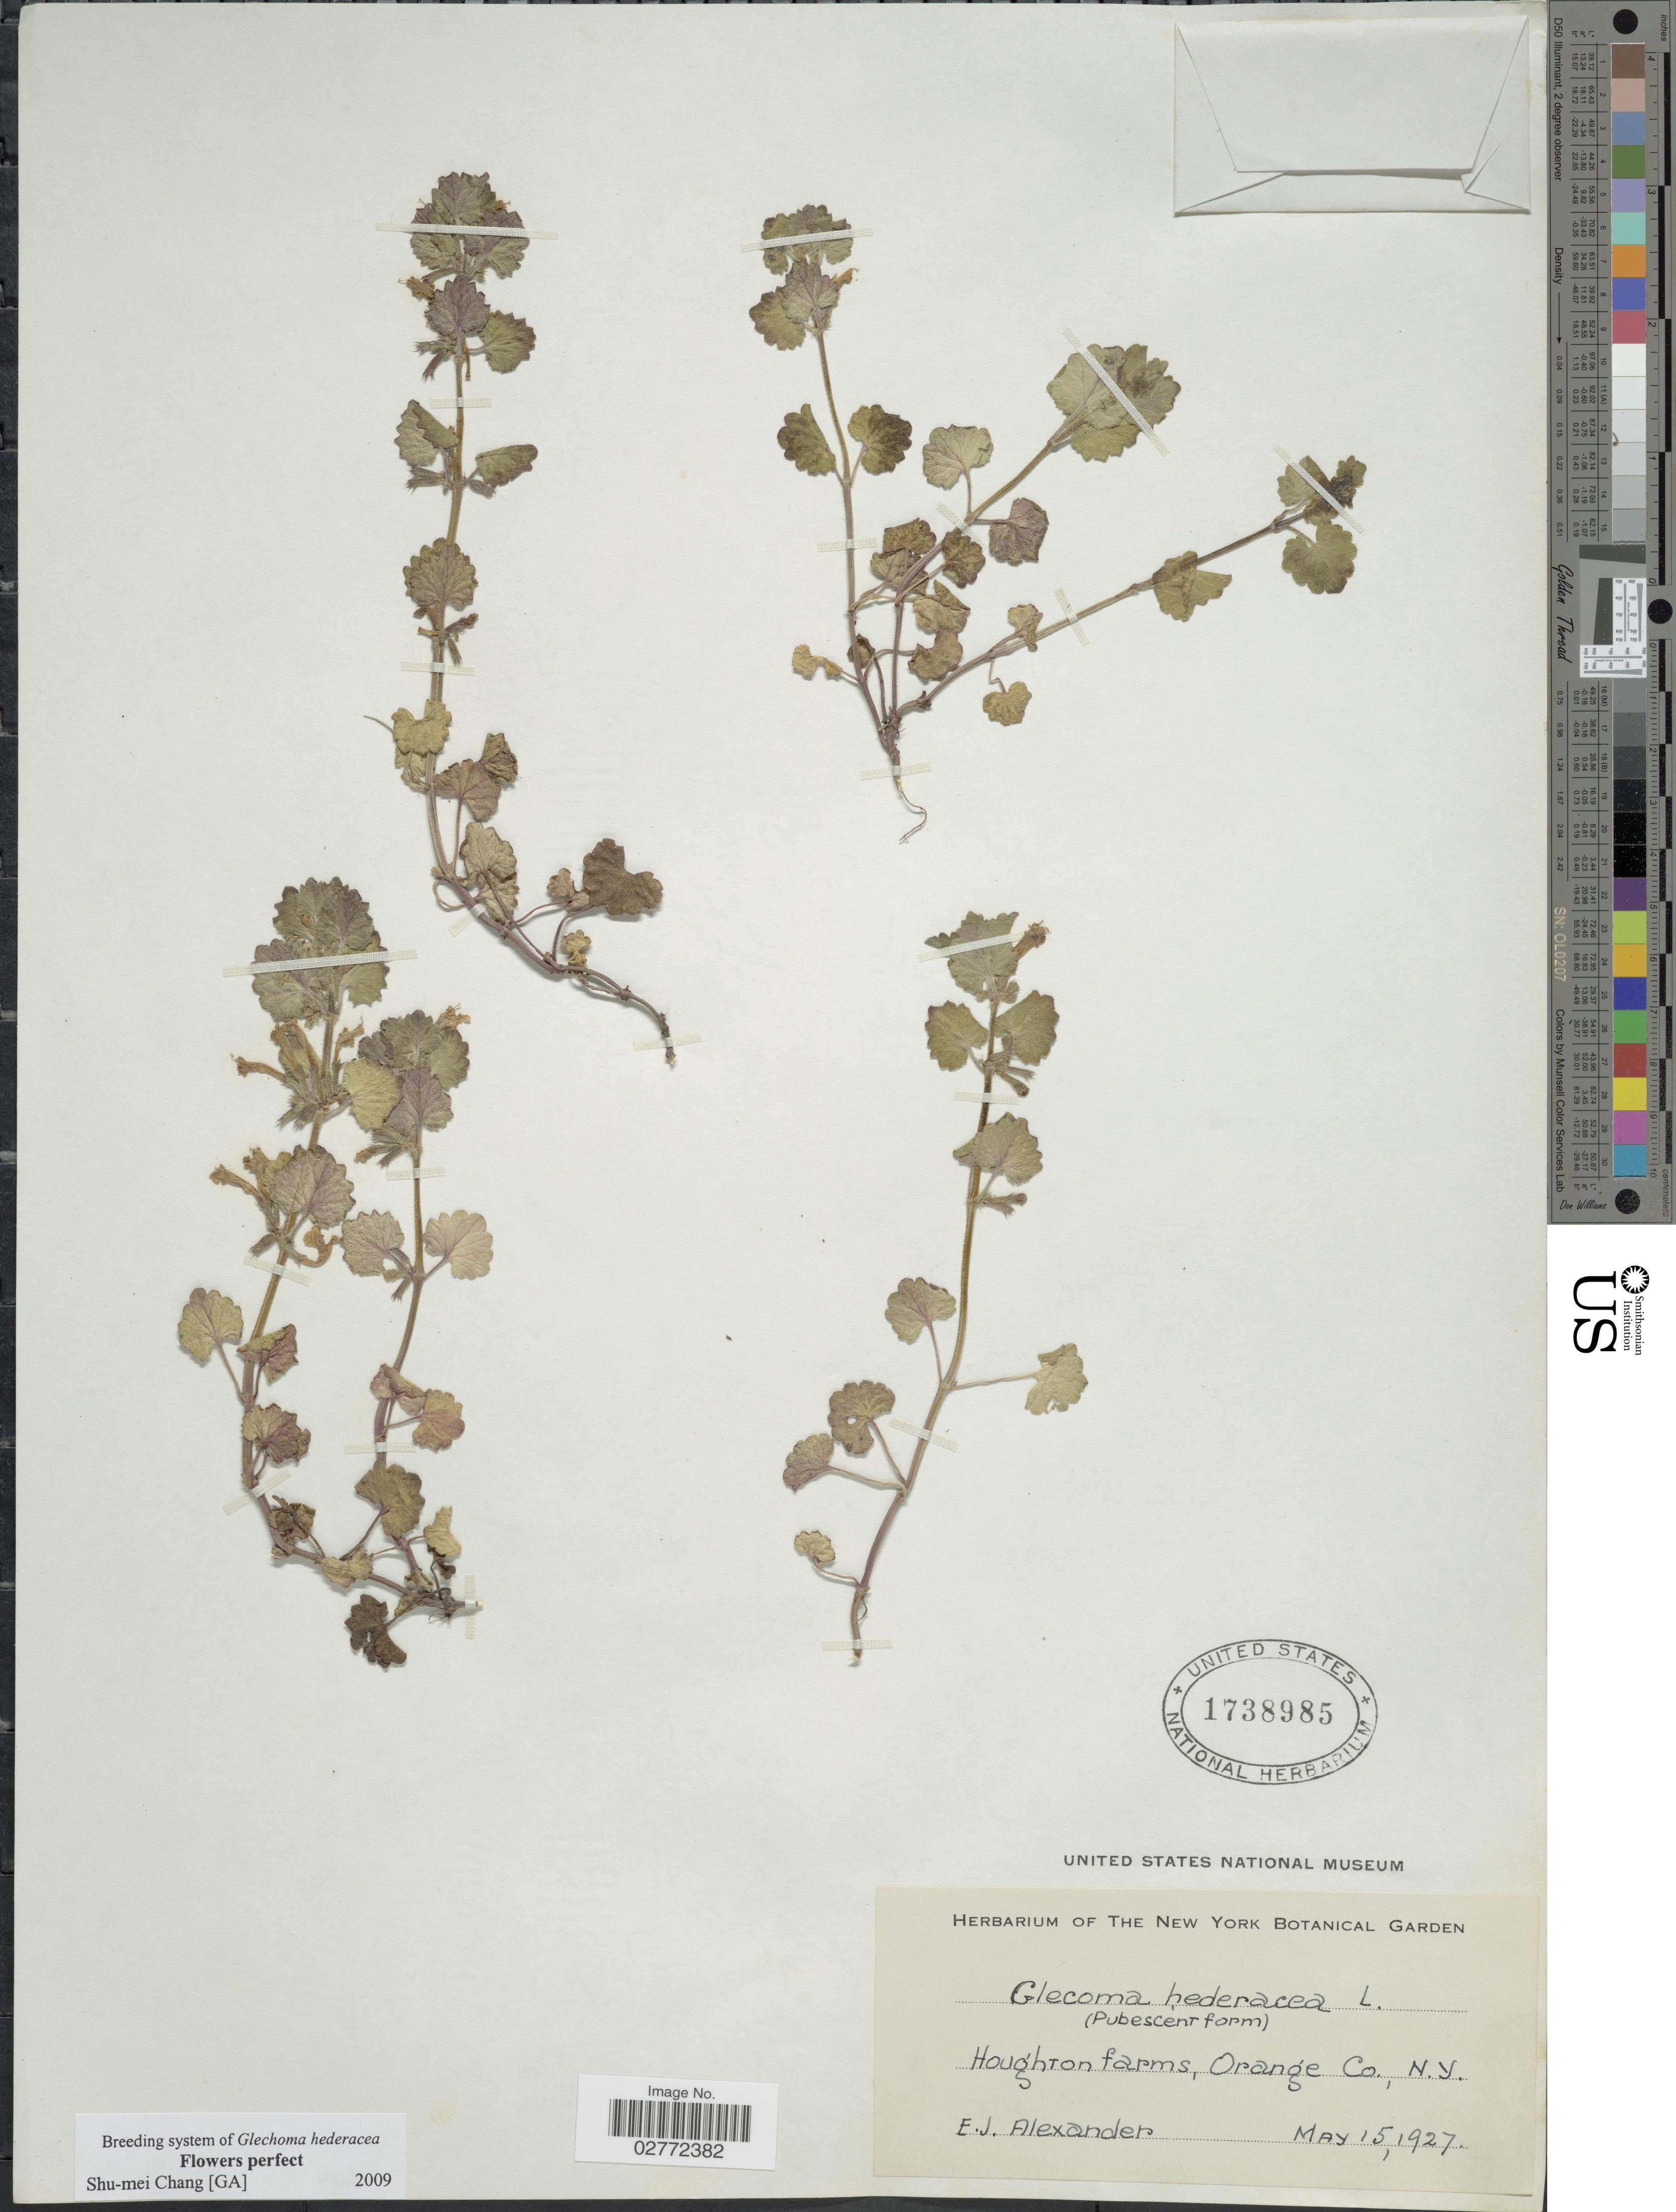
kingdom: Plantae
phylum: Tracheophyta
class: Magnoliopsida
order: Lamiales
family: Lamiaceae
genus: Glechoma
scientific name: Glechoma hederacea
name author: L.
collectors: E. J. Alexander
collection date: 1927-05-15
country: United States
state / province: New York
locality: Houghton farms, Orange Co.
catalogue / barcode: US 1738985